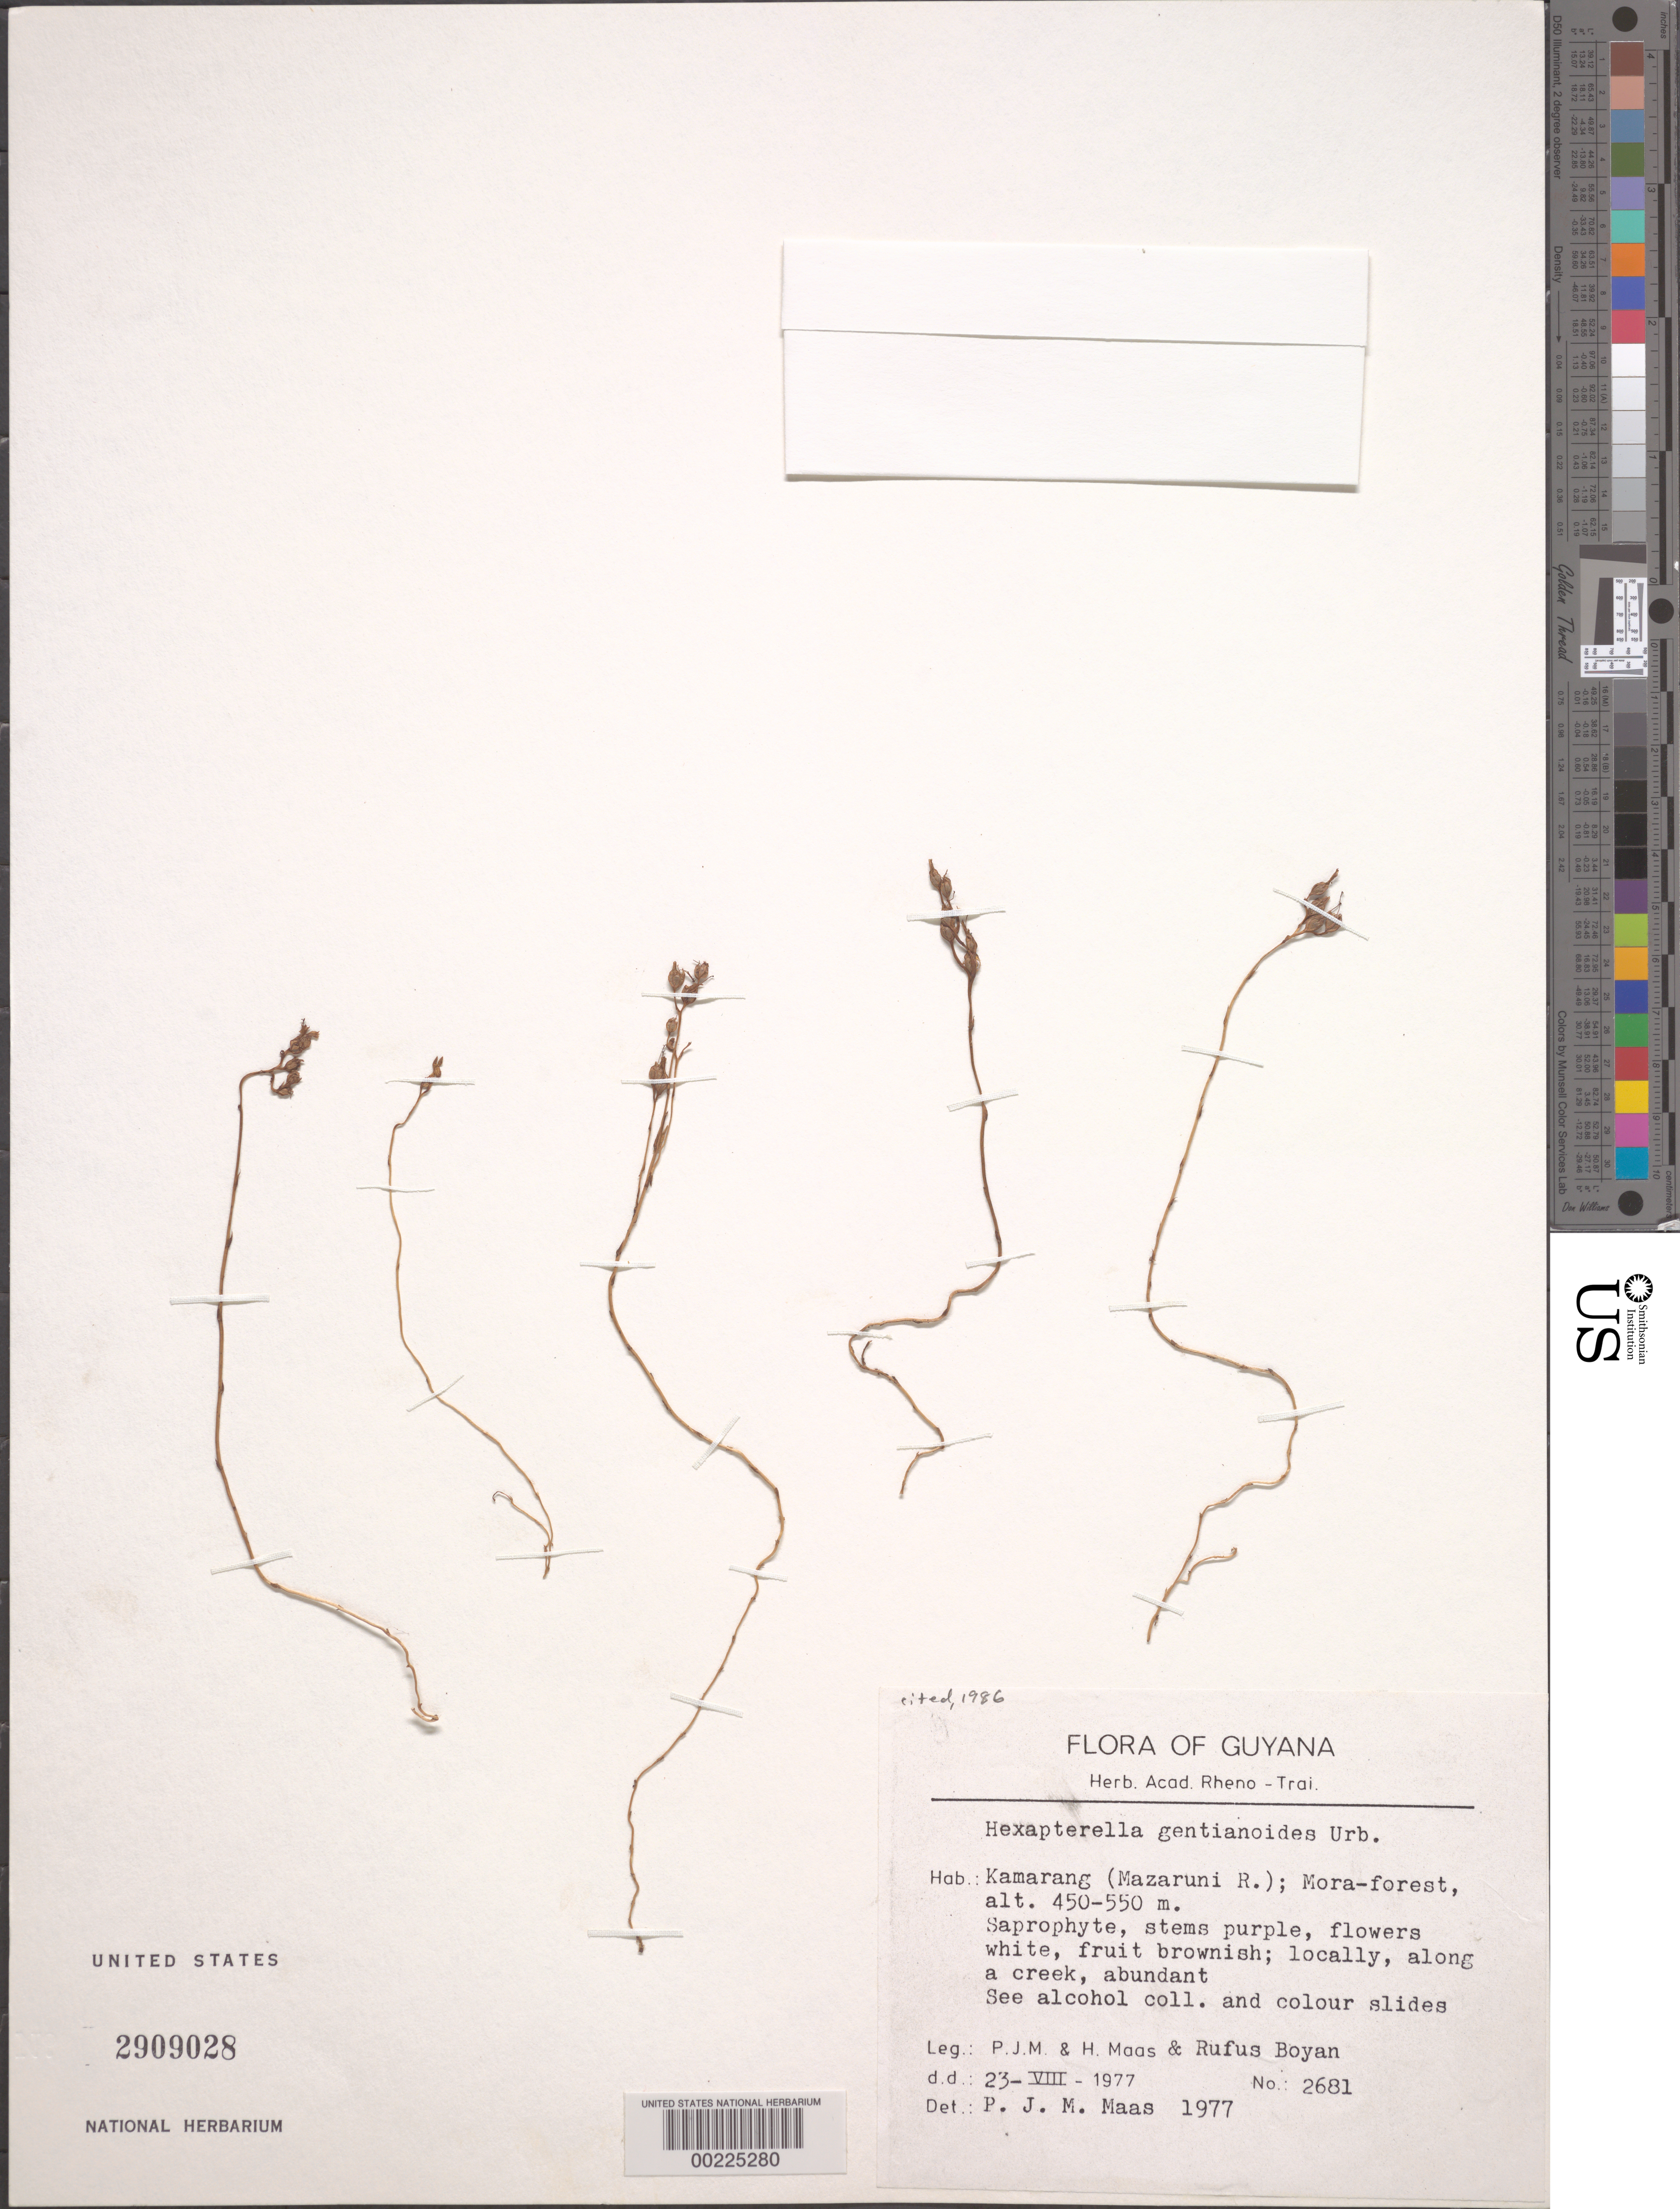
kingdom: Plantae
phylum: Tracheophyta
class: Liliopsida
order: Dioscoreales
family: Burmanniaceae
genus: Hexapterella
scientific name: Hexapterella gentianoides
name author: Urb.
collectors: P. Maas & R. Boyan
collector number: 2681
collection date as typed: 23 Aug 1977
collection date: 1977-08-23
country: Guyana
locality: Kamarang (mazaruni r.); mora-forest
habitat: Along a creek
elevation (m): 450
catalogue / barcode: US 2909028